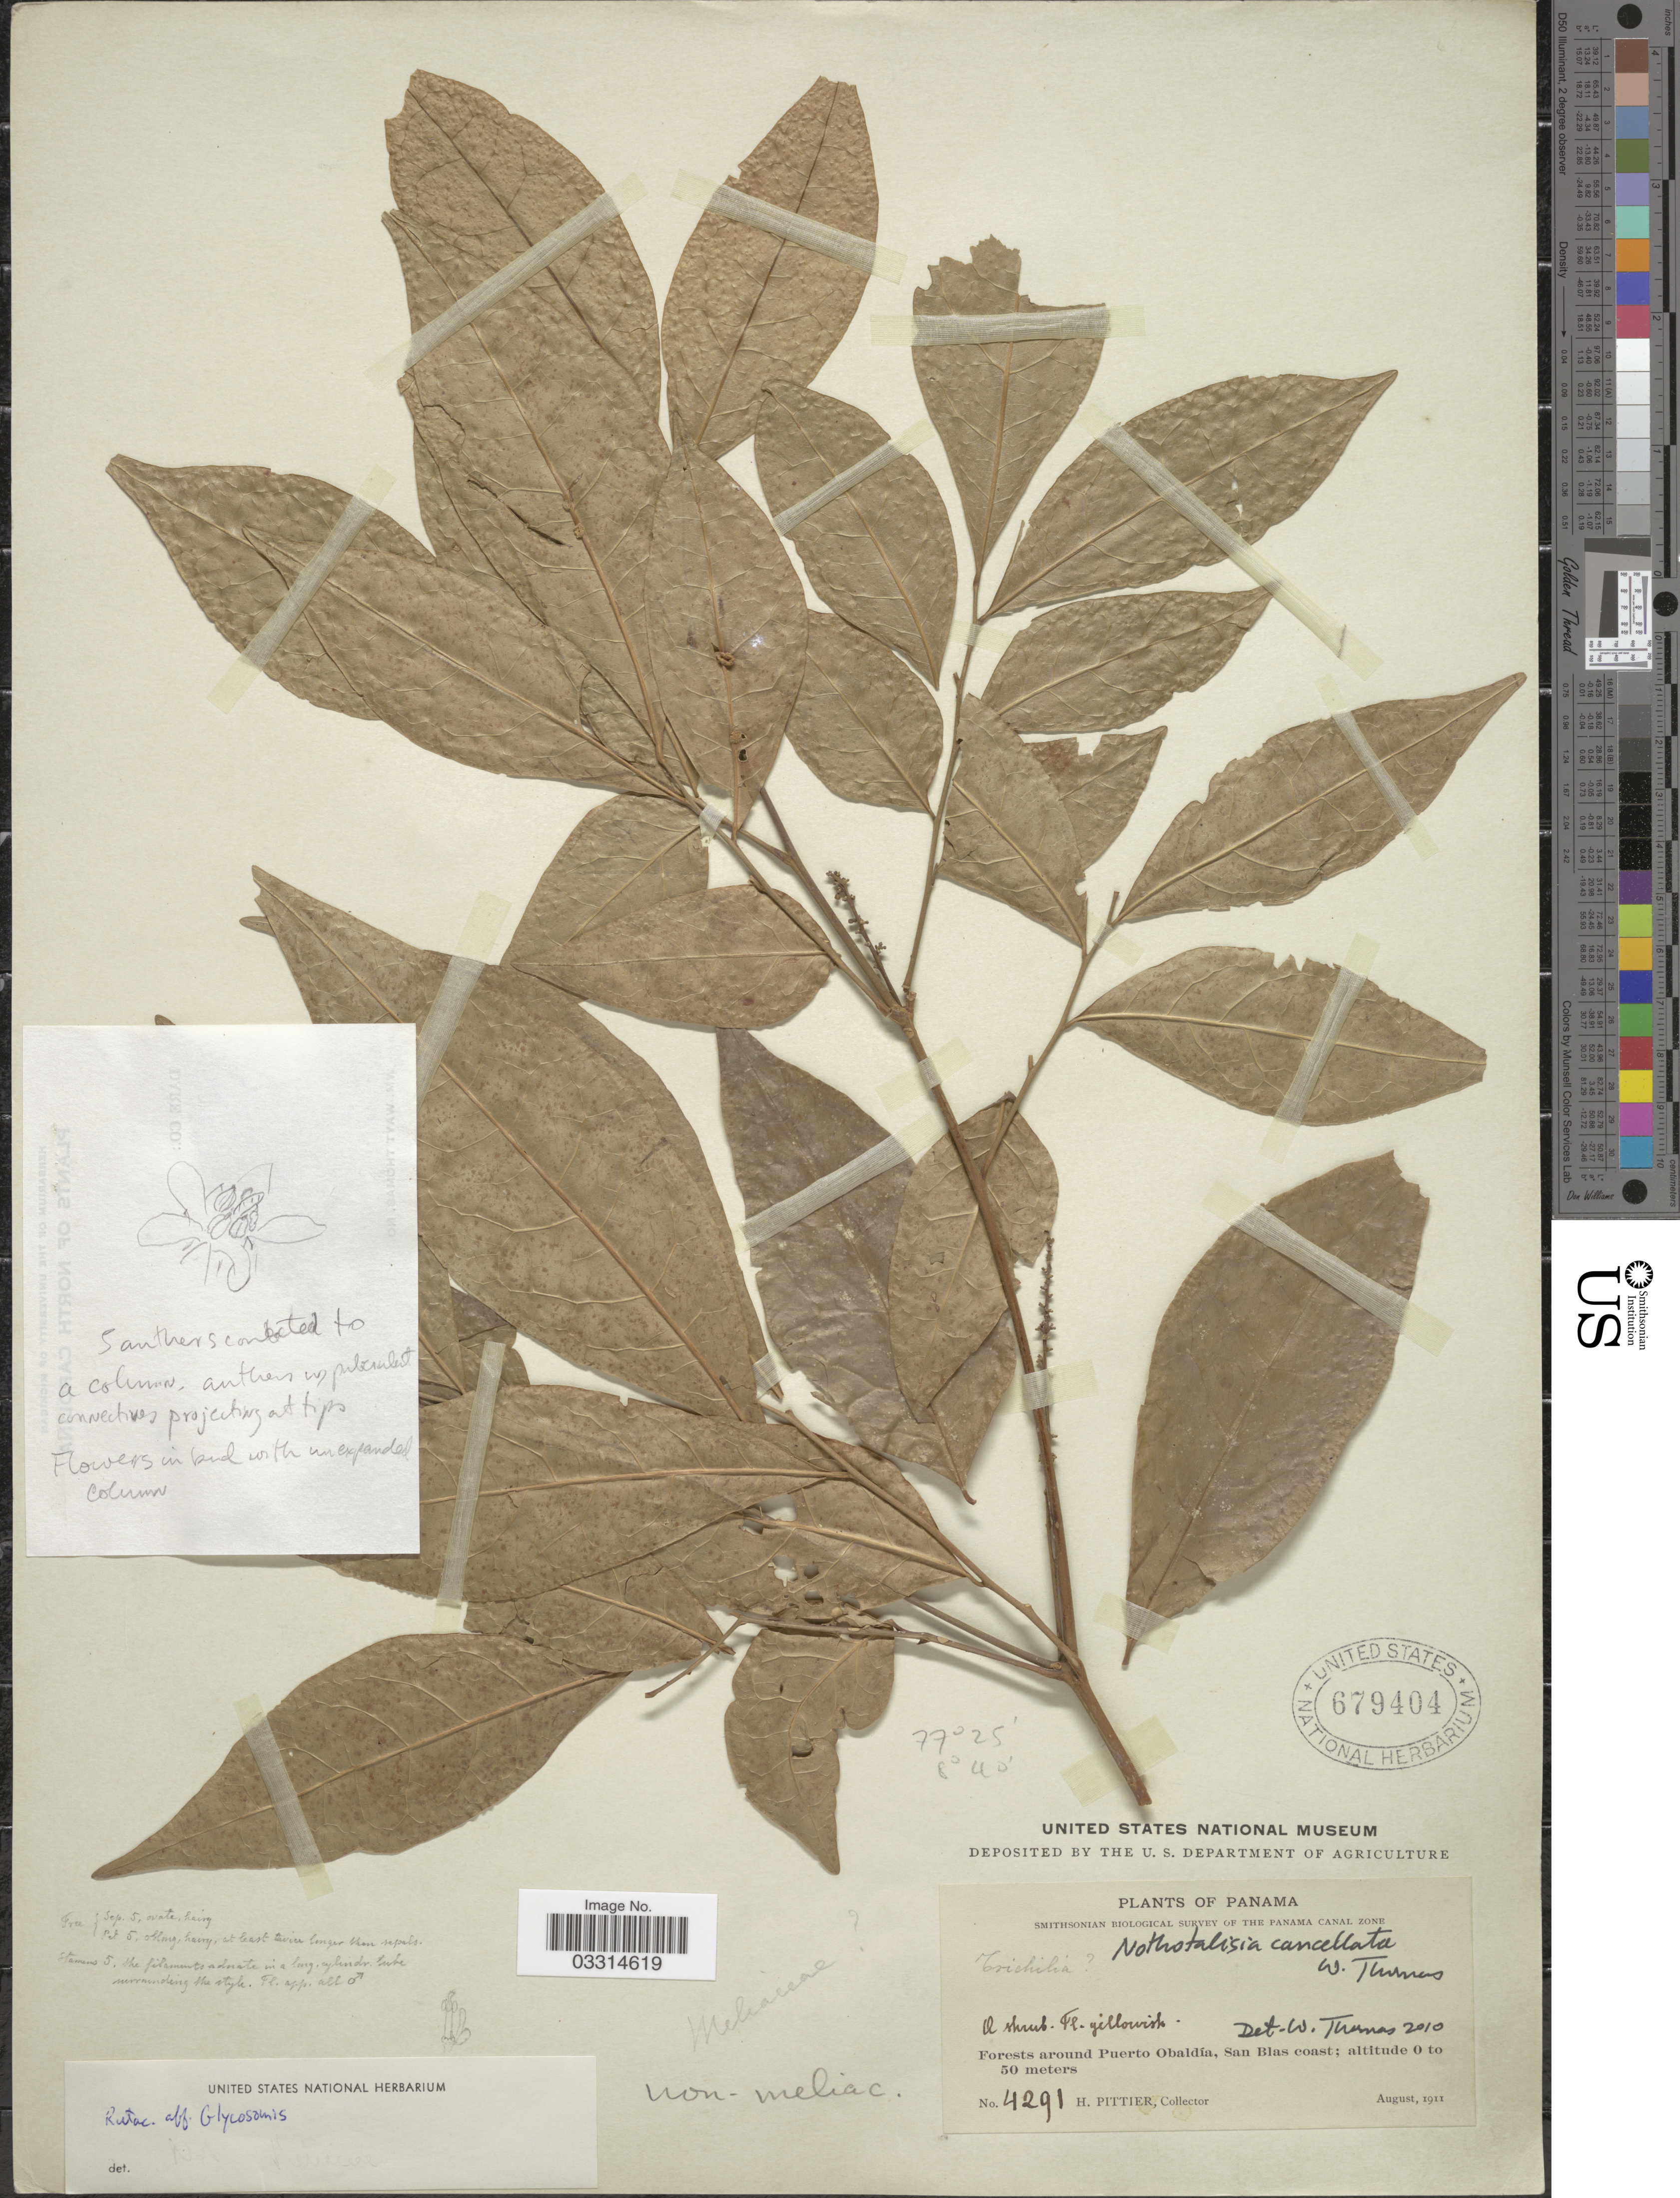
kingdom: Plantae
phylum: Tracheophyta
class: Magnoliopsida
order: Picramniales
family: Picramniaceae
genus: Nothotalisia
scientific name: Nothotalisia cancellata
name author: W.W. Thomas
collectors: H. F. Pittier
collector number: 4291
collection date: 1911-08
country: Panama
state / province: Kuna Yala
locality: Forests around Puerto Obaldía, San Blas coast.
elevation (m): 0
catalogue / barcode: US 679404